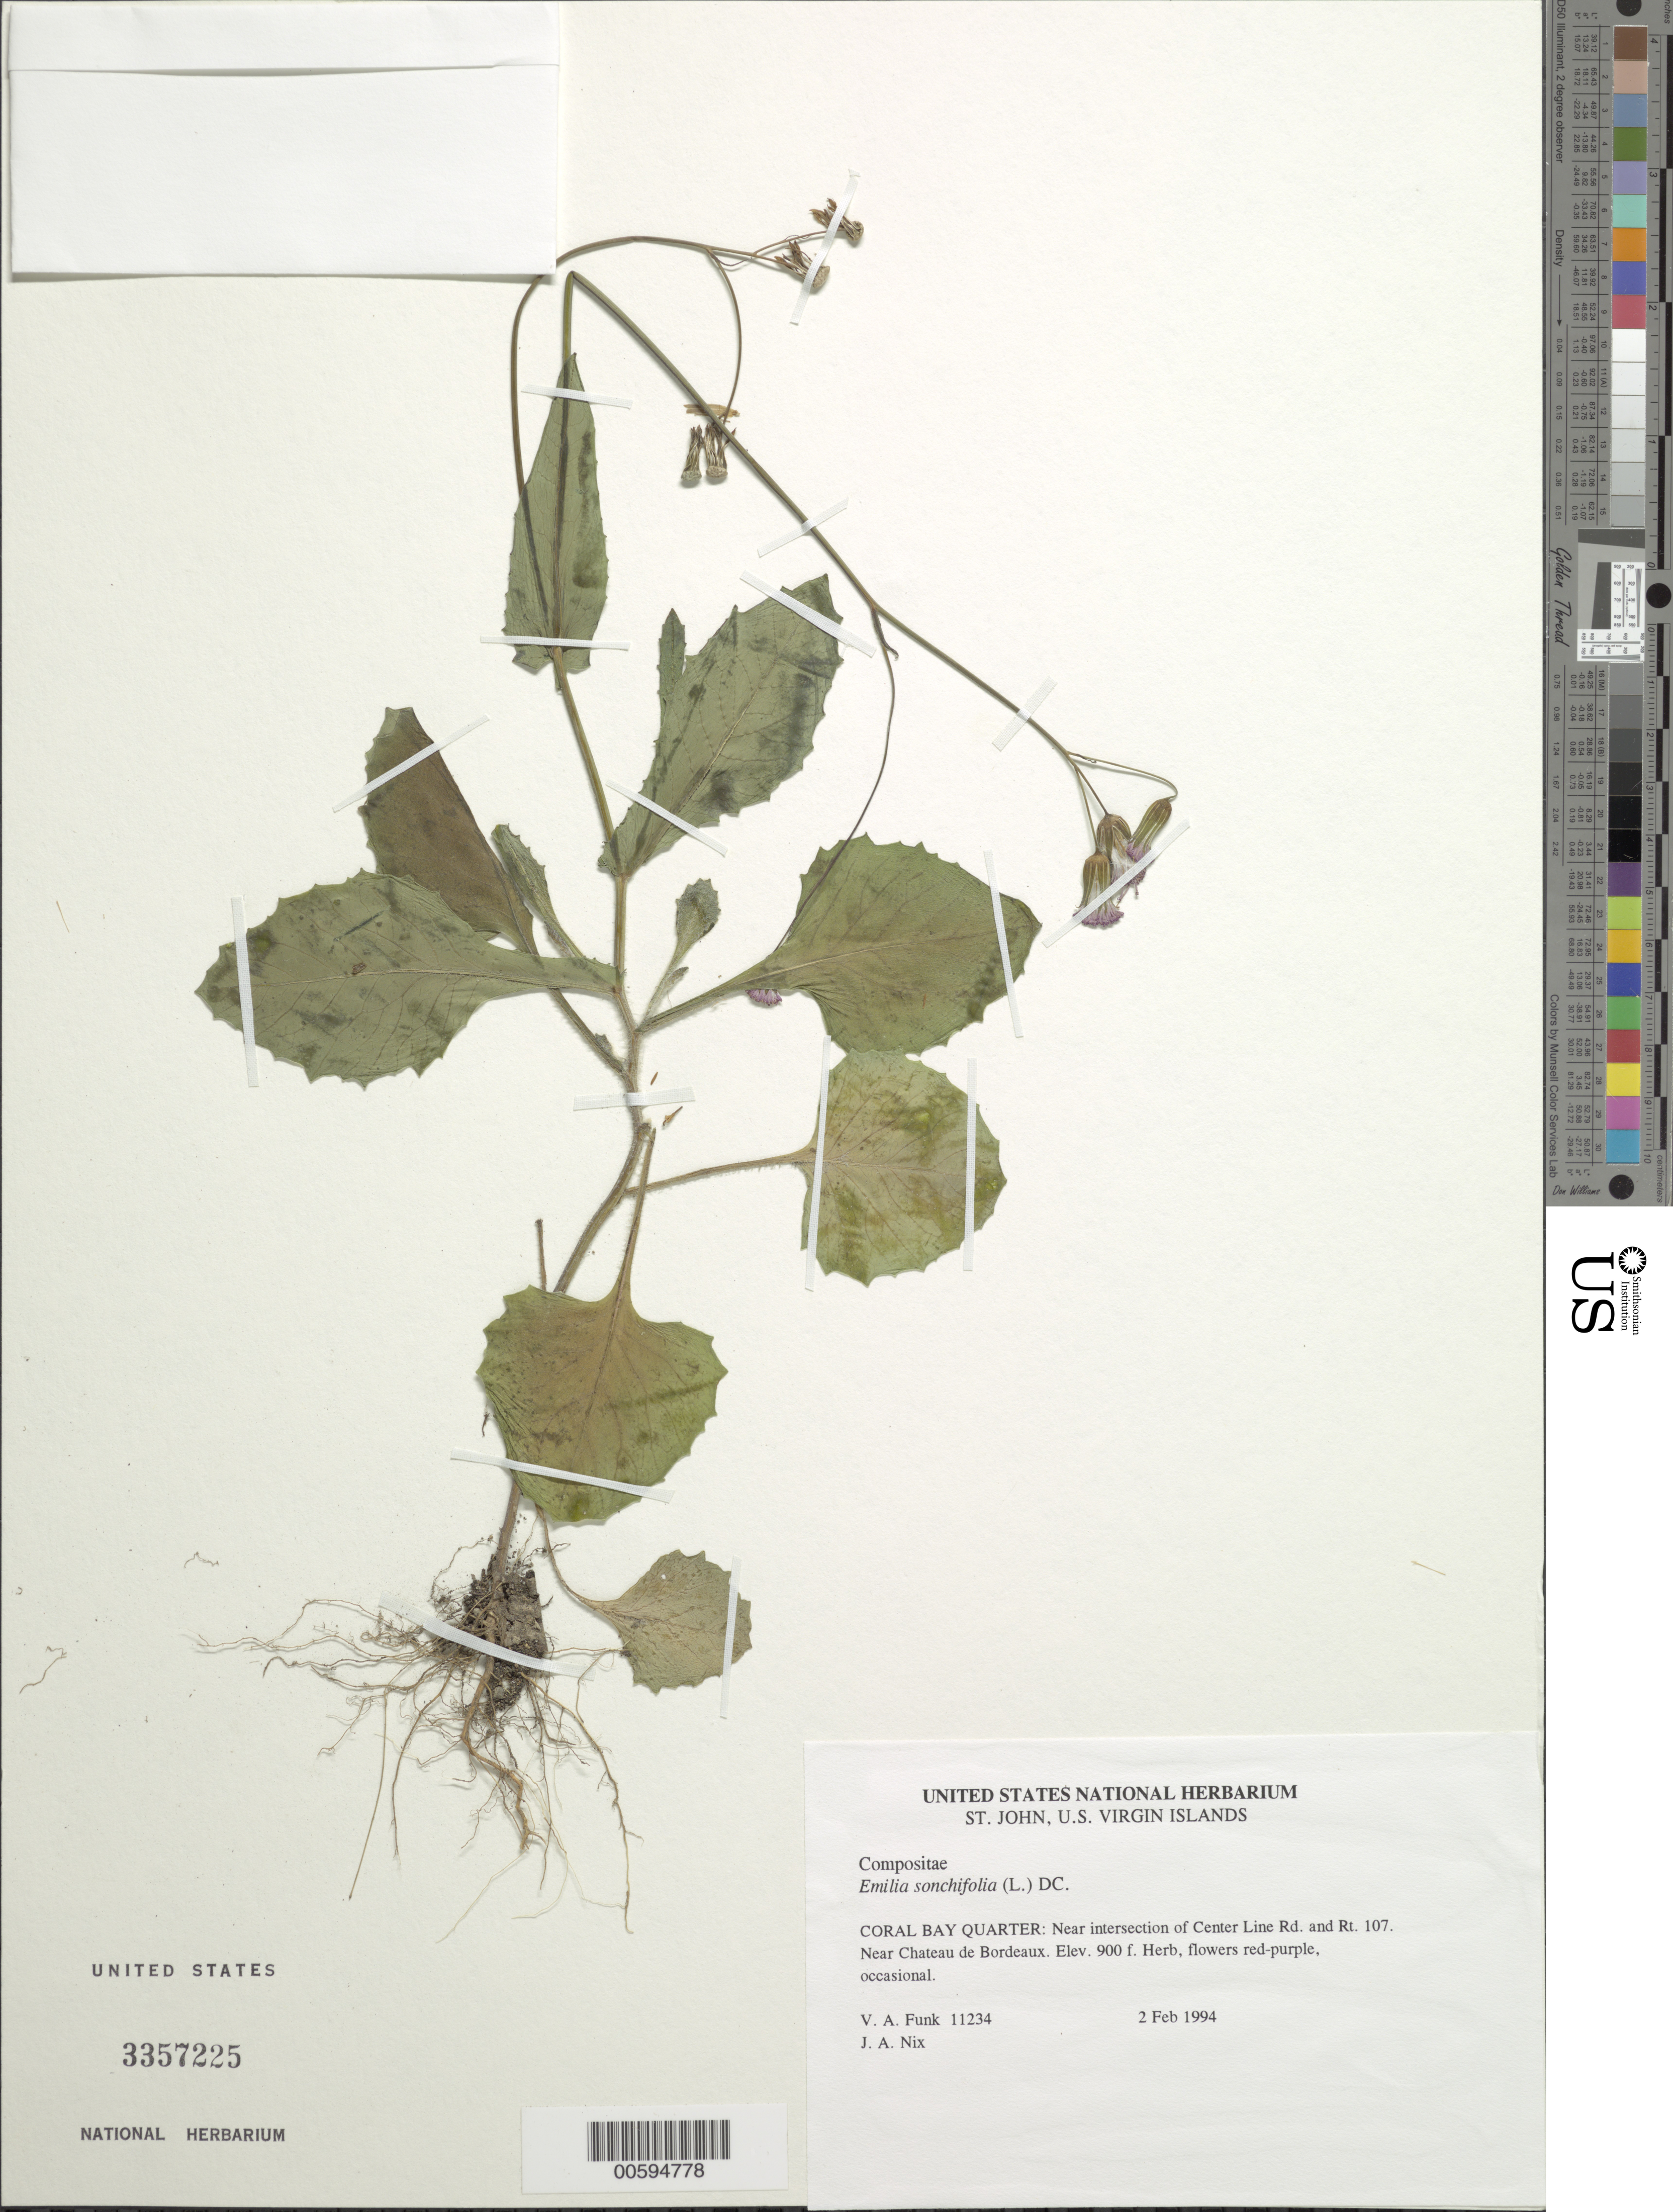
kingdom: Plantae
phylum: Tracheophyta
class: Magnoliopsida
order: Asterales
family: Asteraceae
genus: Emilia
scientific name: Emilia sonchifolia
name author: (L.) DC.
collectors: V. Funk & J. Nix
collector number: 11234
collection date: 1994-02-02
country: U.S. Virgin Islands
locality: St. John, U.S. Virgin Islands, Coral Bay Quarter: near insection of Center Line Rd. and Rt. 107, near Chateau de Bordeaux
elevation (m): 274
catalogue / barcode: US 3357225